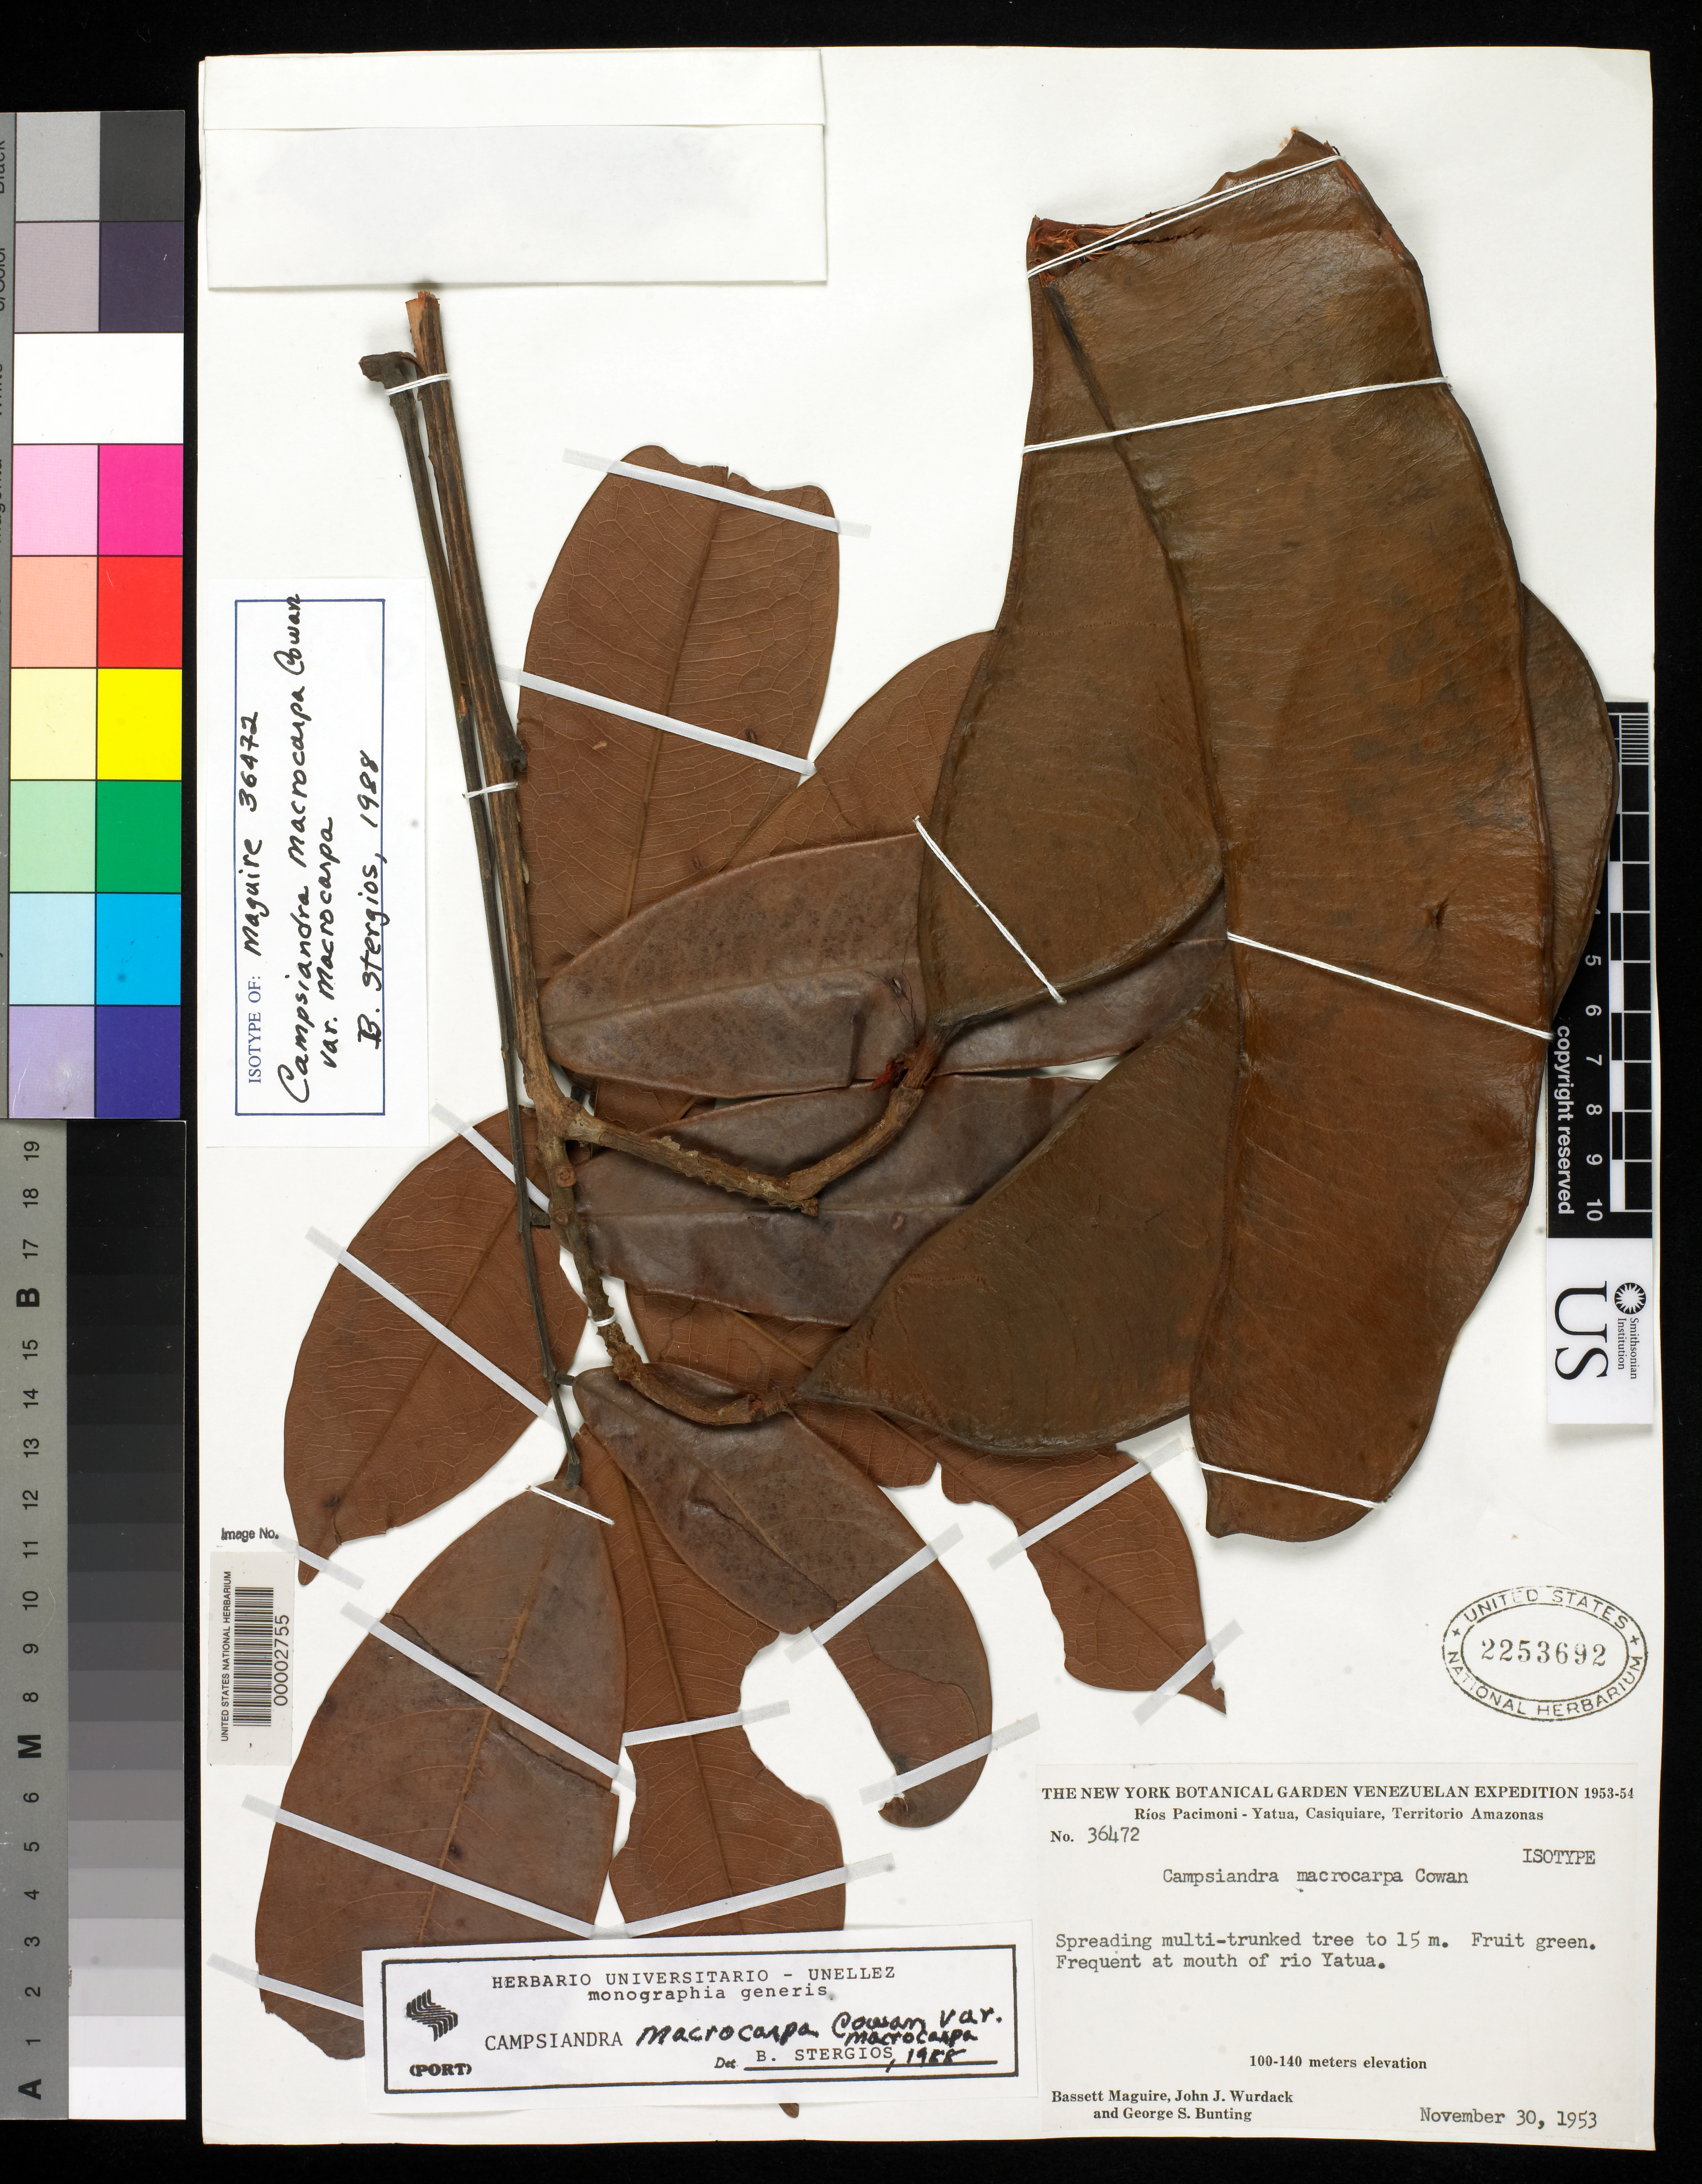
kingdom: Plantae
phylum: Tracheophyta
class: Magnoliopsida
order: Fabales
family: Fabaceae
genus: Campsiandra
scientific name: Campsiandra macrocarpa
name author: R.S. Cowan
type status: Isotype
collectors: B. Maguire, J. J. Wurdack & G. S. Bunting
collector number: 36472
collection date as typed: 30 Nov 1953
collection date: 1953-11-30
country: Venezuela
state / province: Amazonas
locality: Mouth of Rio Yatua, Rios Pacimoni - Yatua, Casiquiare.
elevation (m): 100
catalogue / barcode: US 2253692